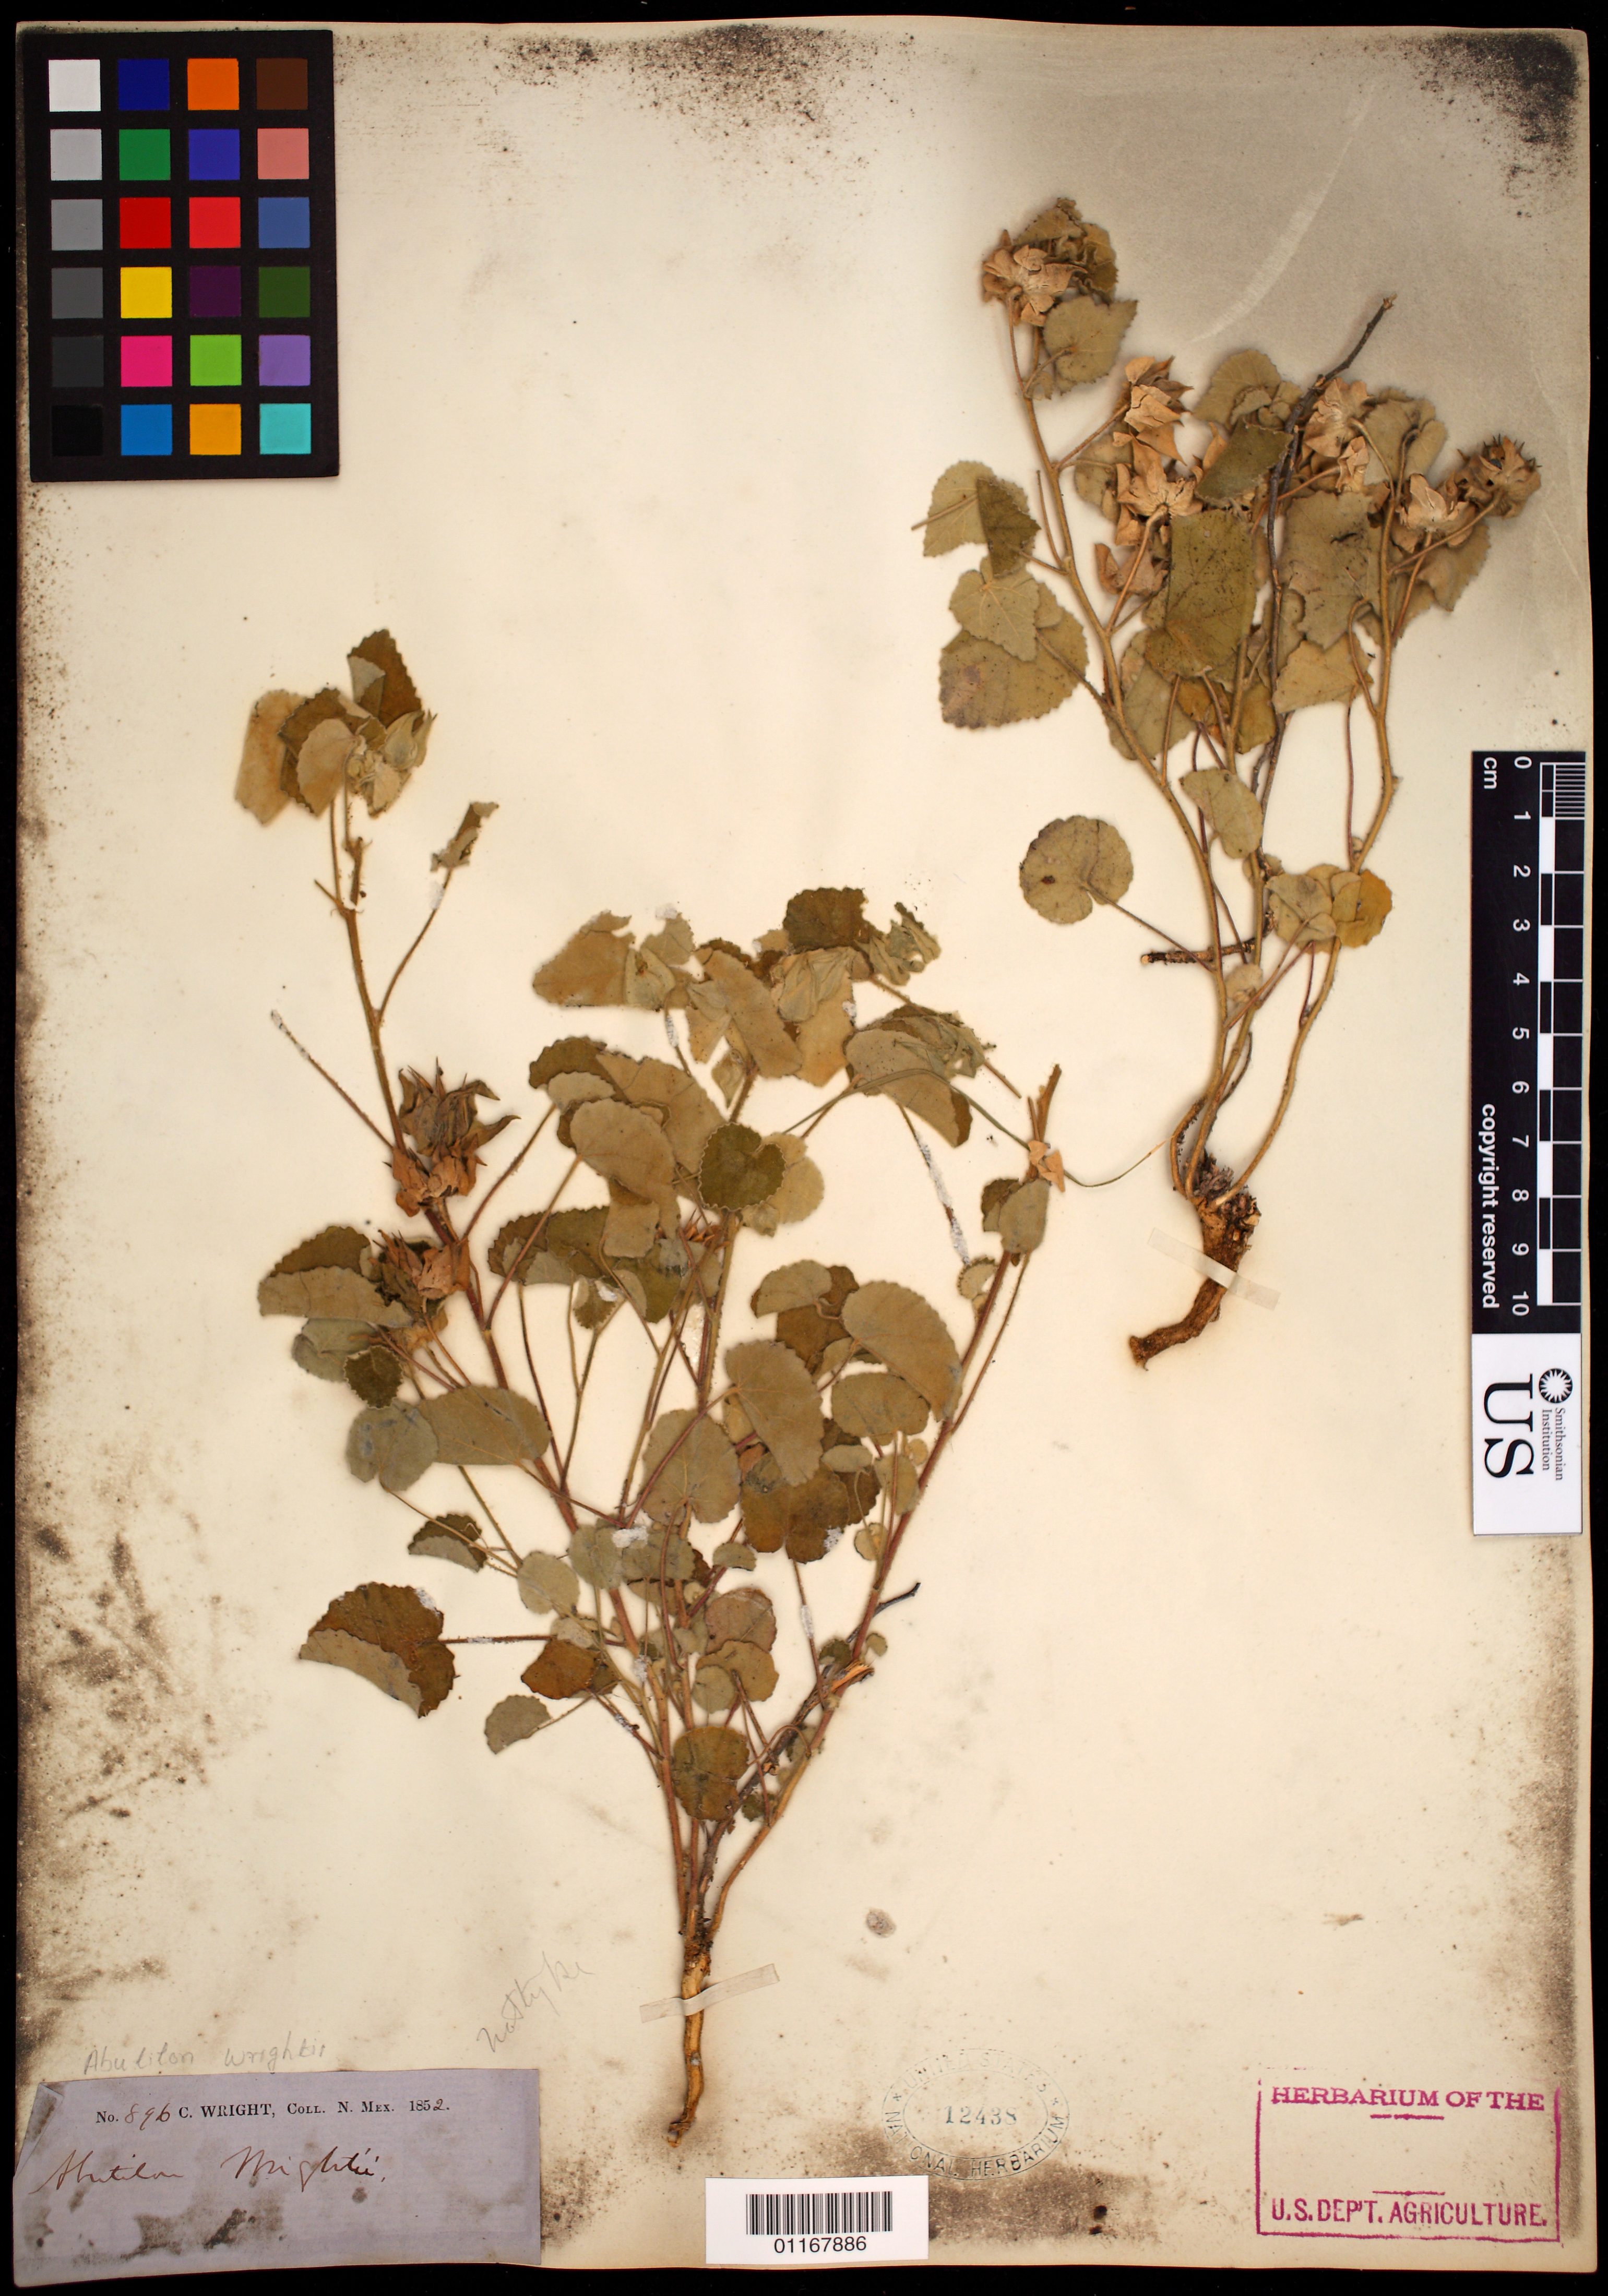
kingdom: Plantae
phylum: Tracheophyta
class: Magnoliopsida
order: Malvales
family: Malvaceae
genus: Abutilon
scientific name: Abutilon wrightii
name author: A. Gray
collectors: C. Wright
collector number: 896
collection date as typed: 1852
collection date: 1852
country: United States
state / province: New Mexico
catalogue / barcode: US 12438